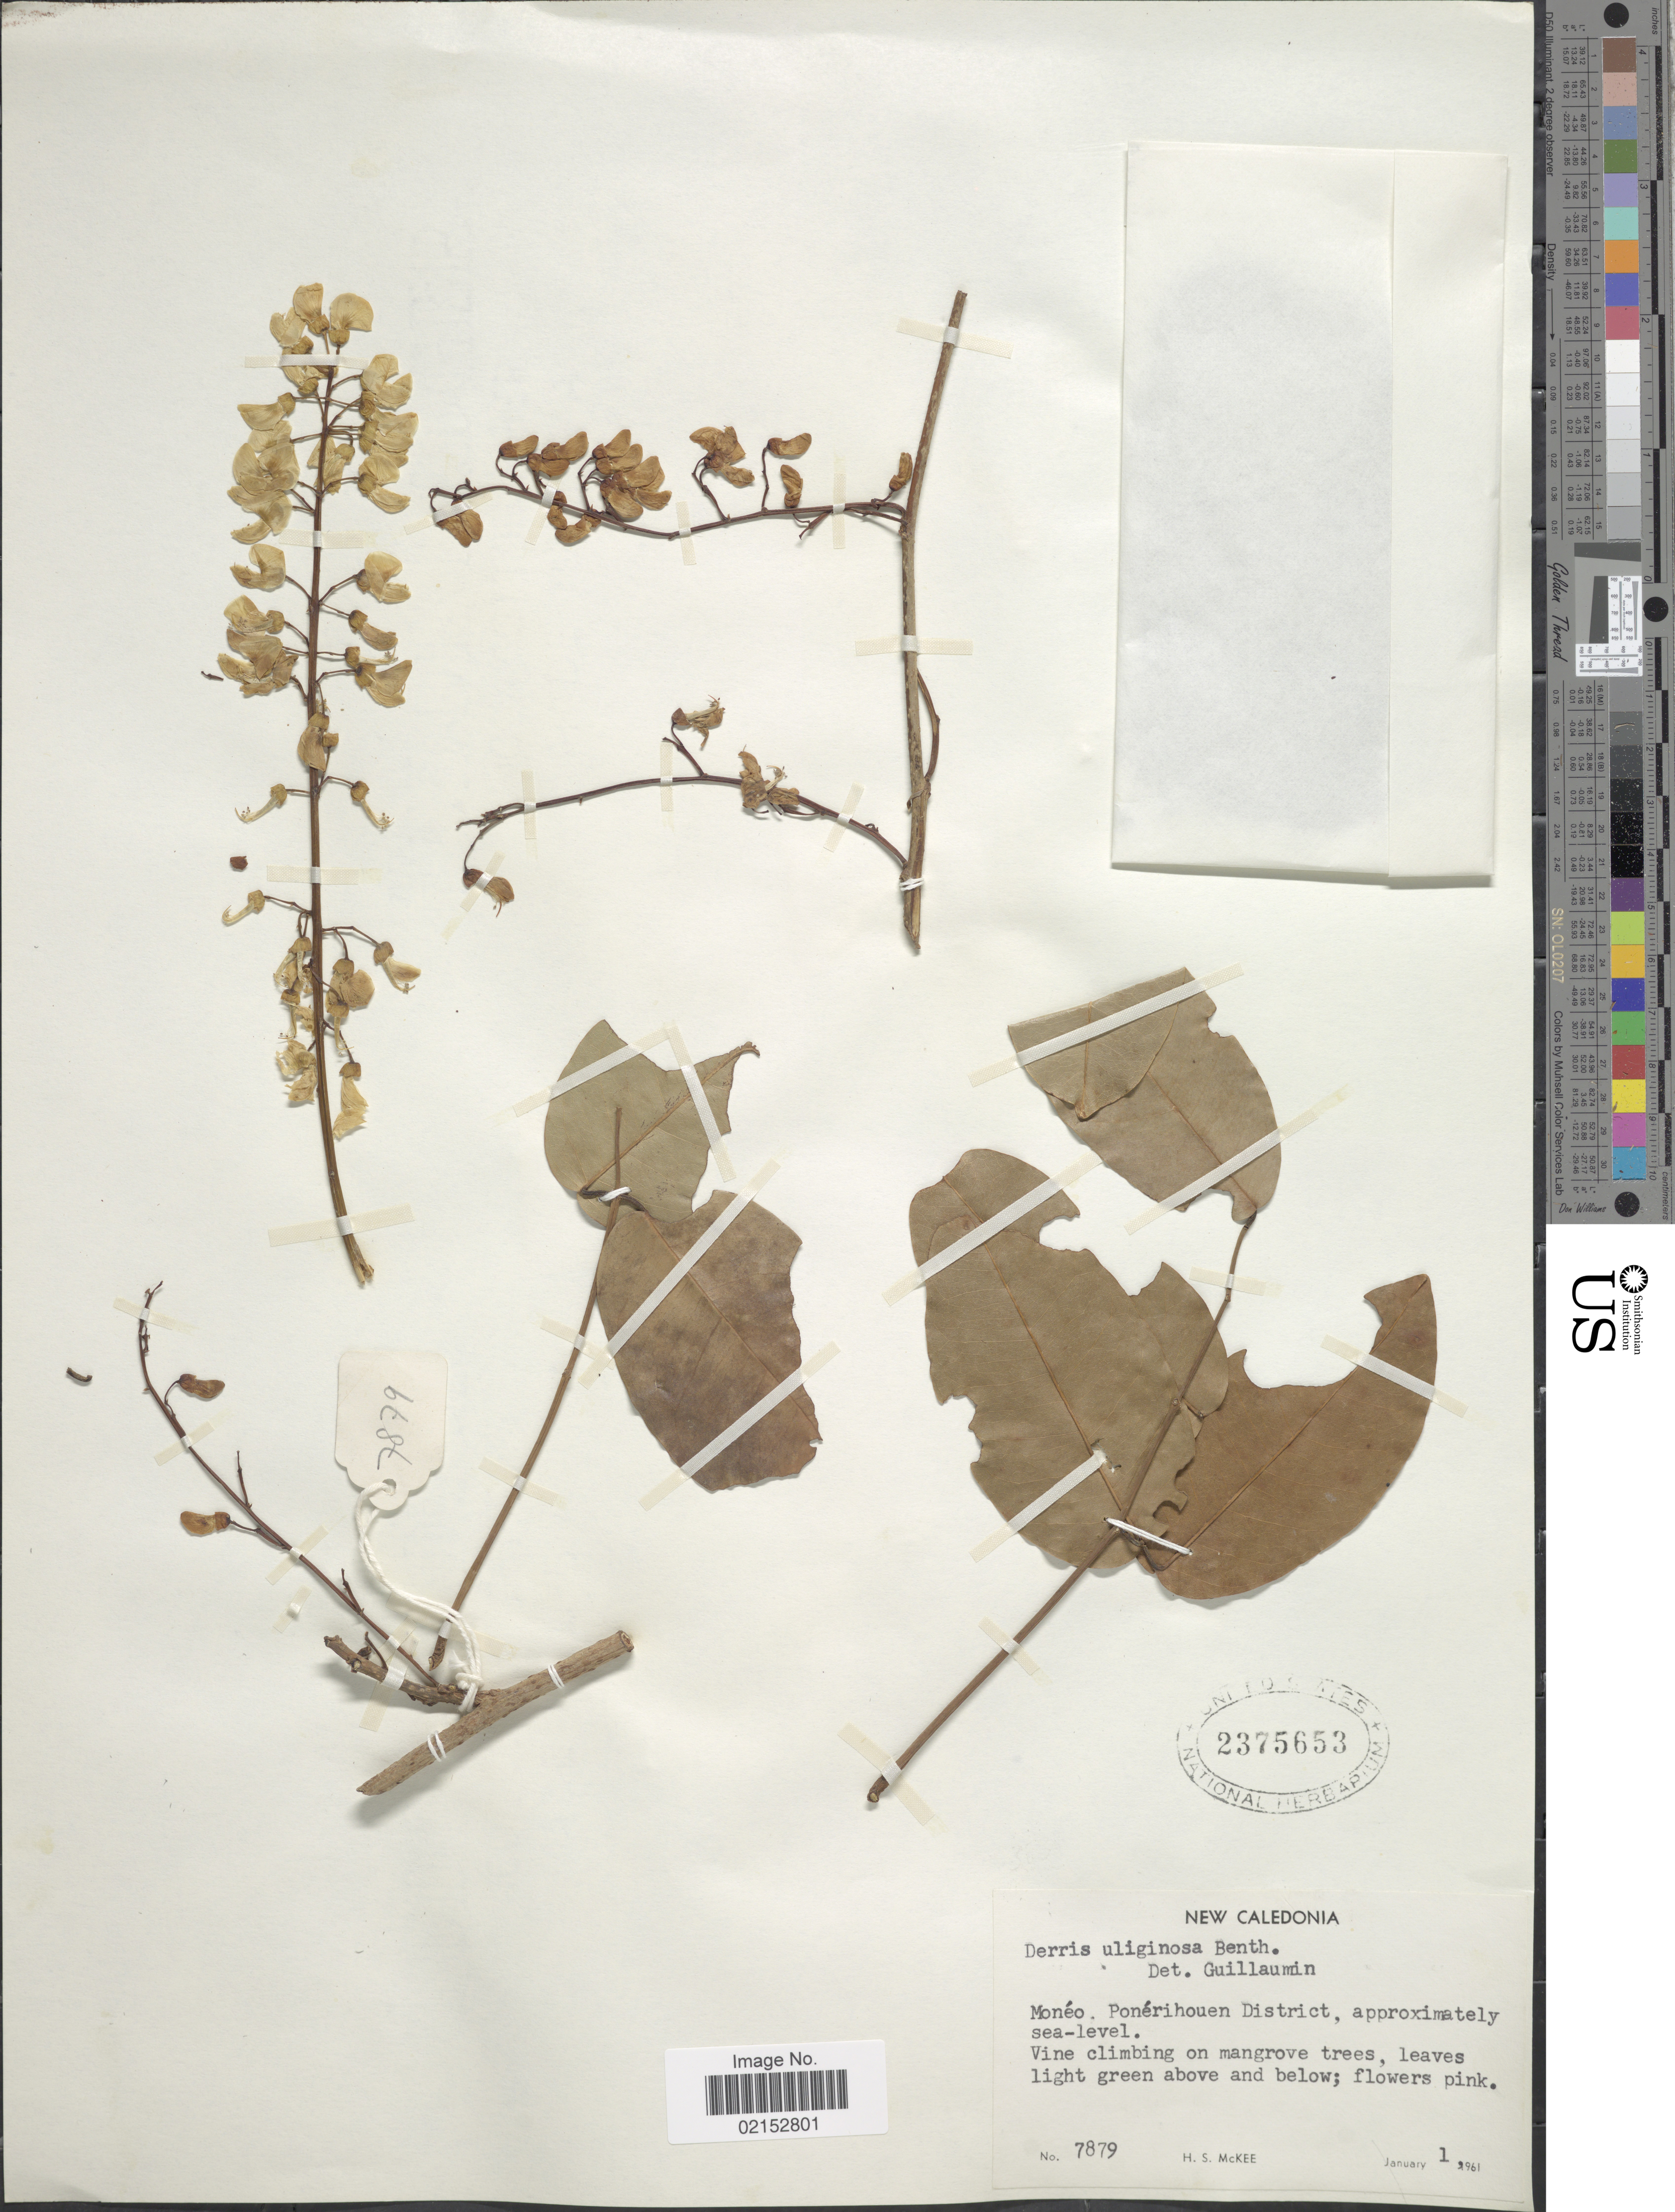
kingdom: Plantae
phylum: Tracheophyta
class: Magnoliopsida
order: Fabales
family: Fabaceae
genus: Derris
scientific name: Derris uliginosa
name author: (Willd.) Benth.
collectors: H. S. McKee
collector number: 7879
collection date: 1961-01-01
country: New Caledonia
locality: Moneo, Ponerihoue District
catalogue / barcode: US 2375653